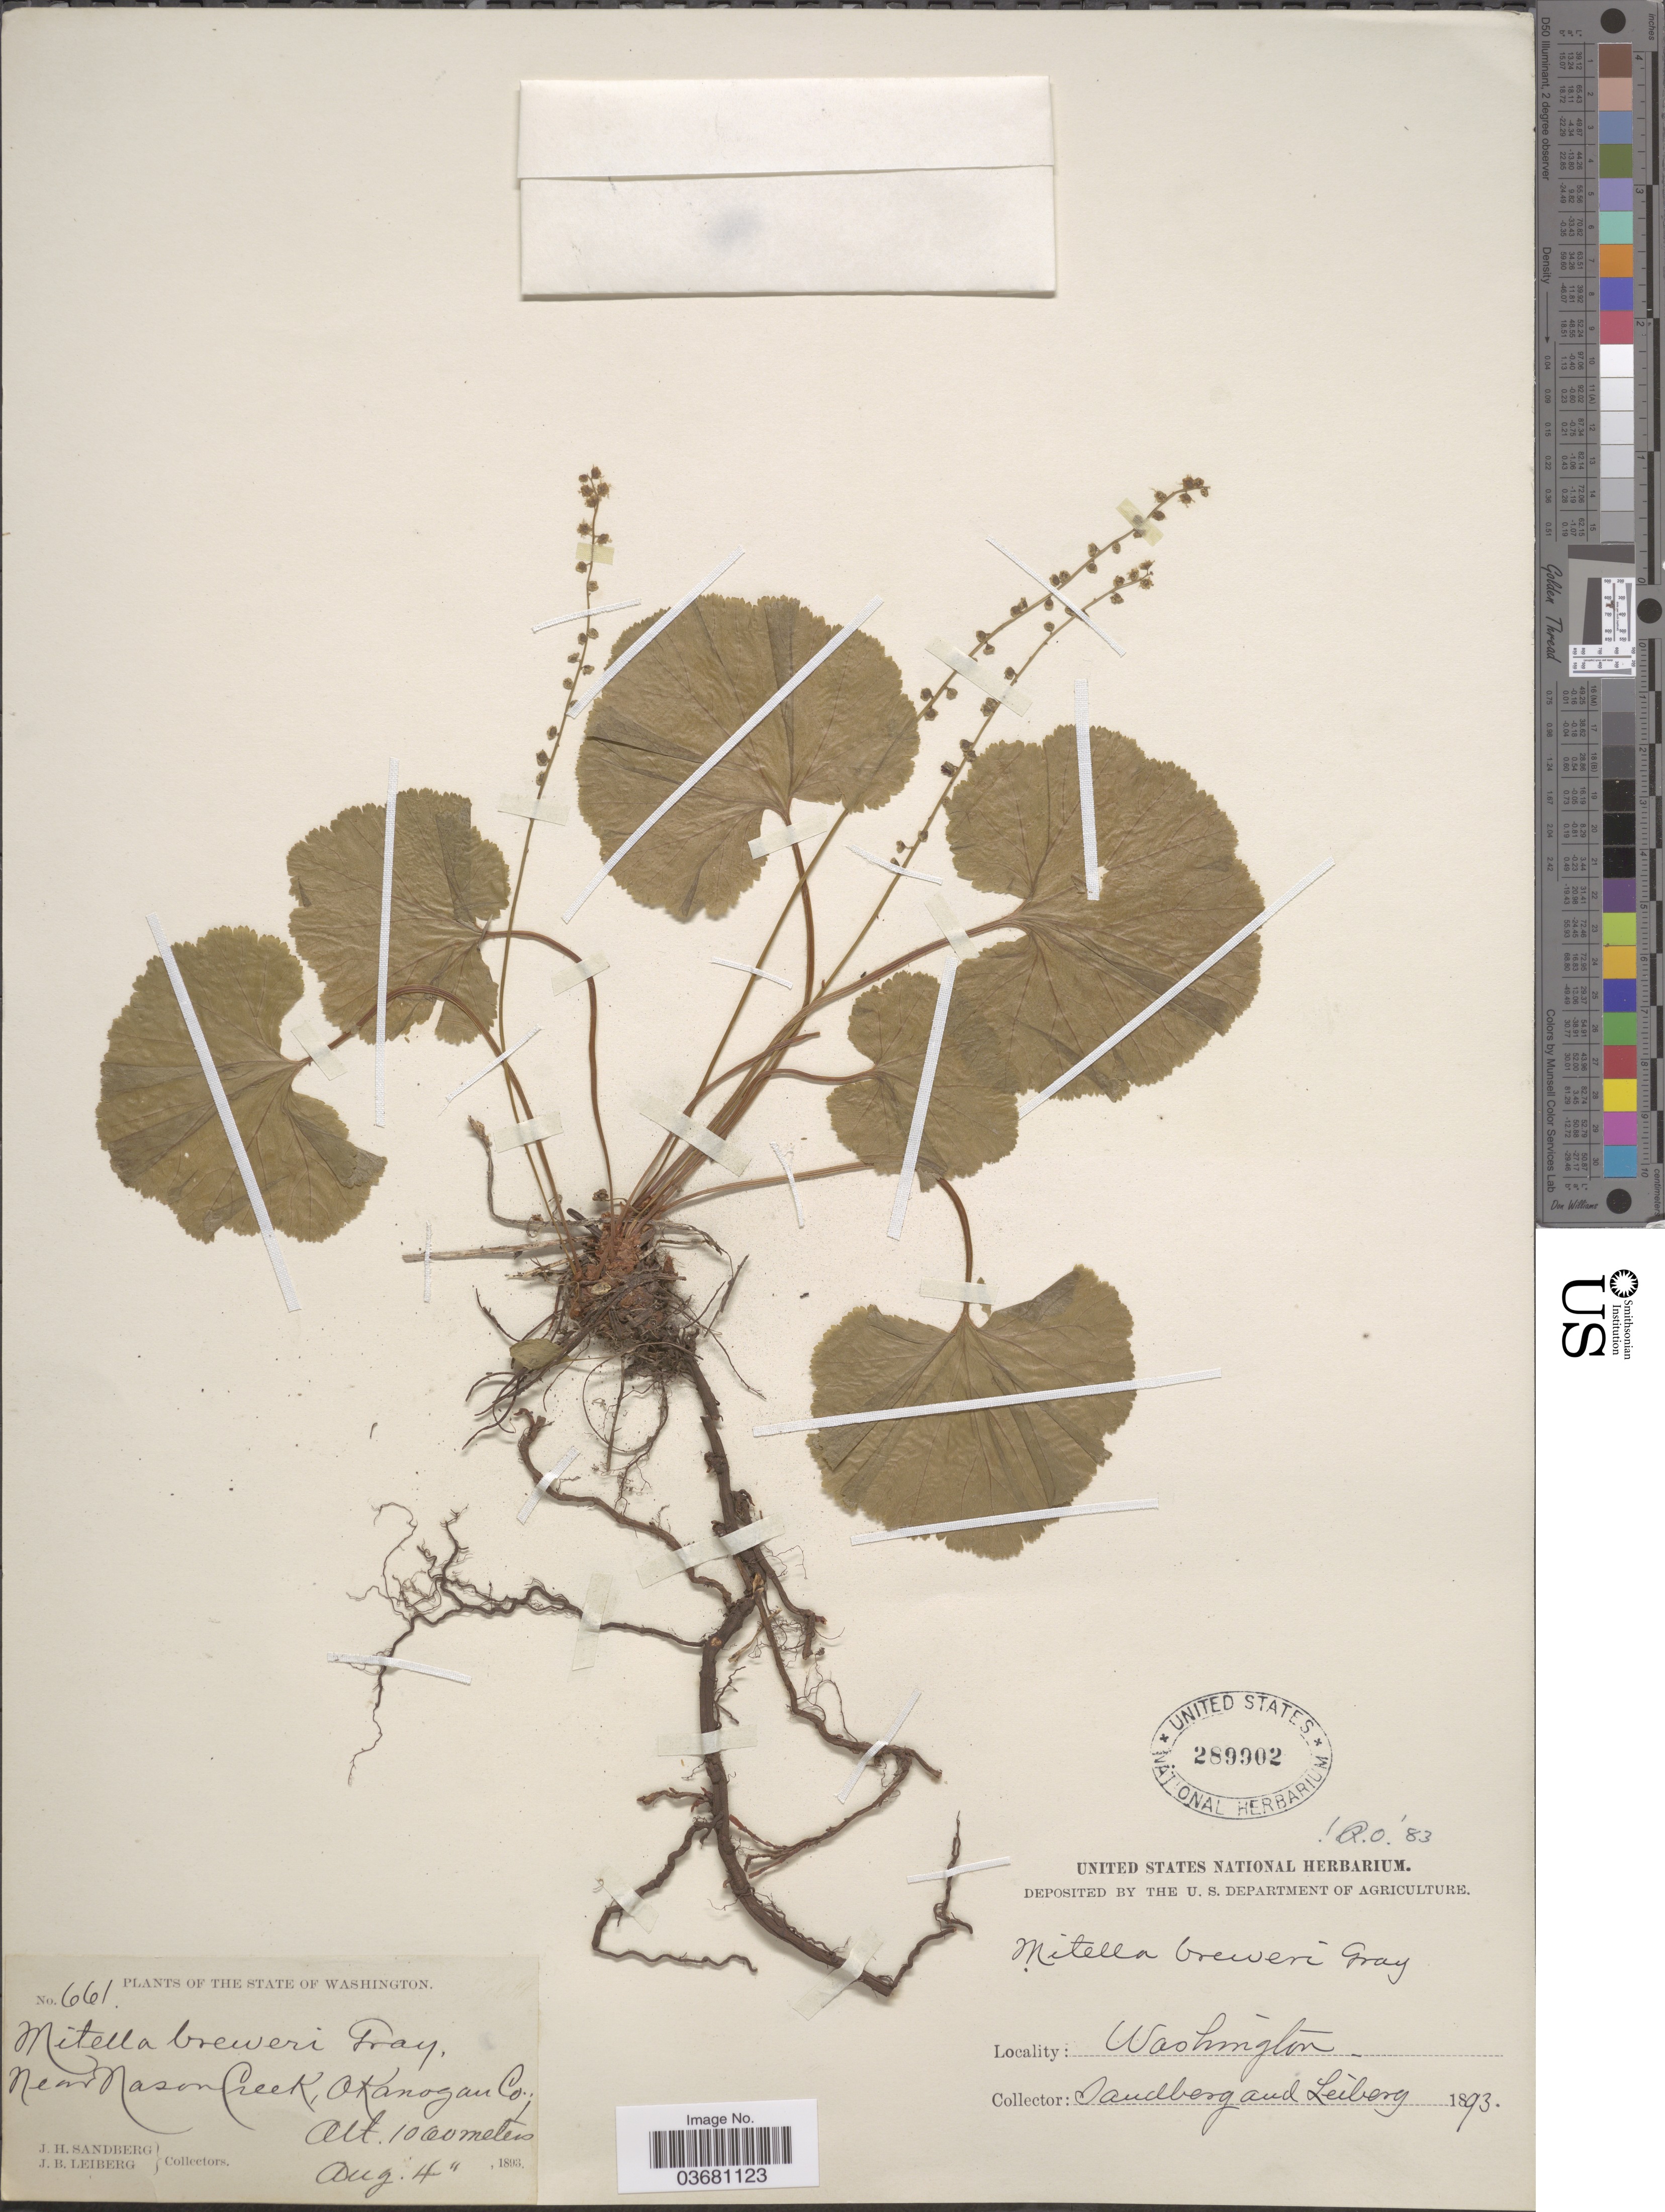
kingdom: Plantae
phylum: Tracheophyta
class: Magnoliopsida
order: Saxifragales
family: Saxifragaceae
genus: Mitella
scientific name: Mitella breweri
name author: A. Gray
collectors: J. H. Sandberg & J. B. Leiberg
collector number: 661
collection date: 1893-08-04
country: United States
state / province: Washington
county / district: Okanogan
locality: The State of Washington. Near Nason Creek, Okanogan Co.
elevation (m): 1060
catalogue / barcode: US 289902